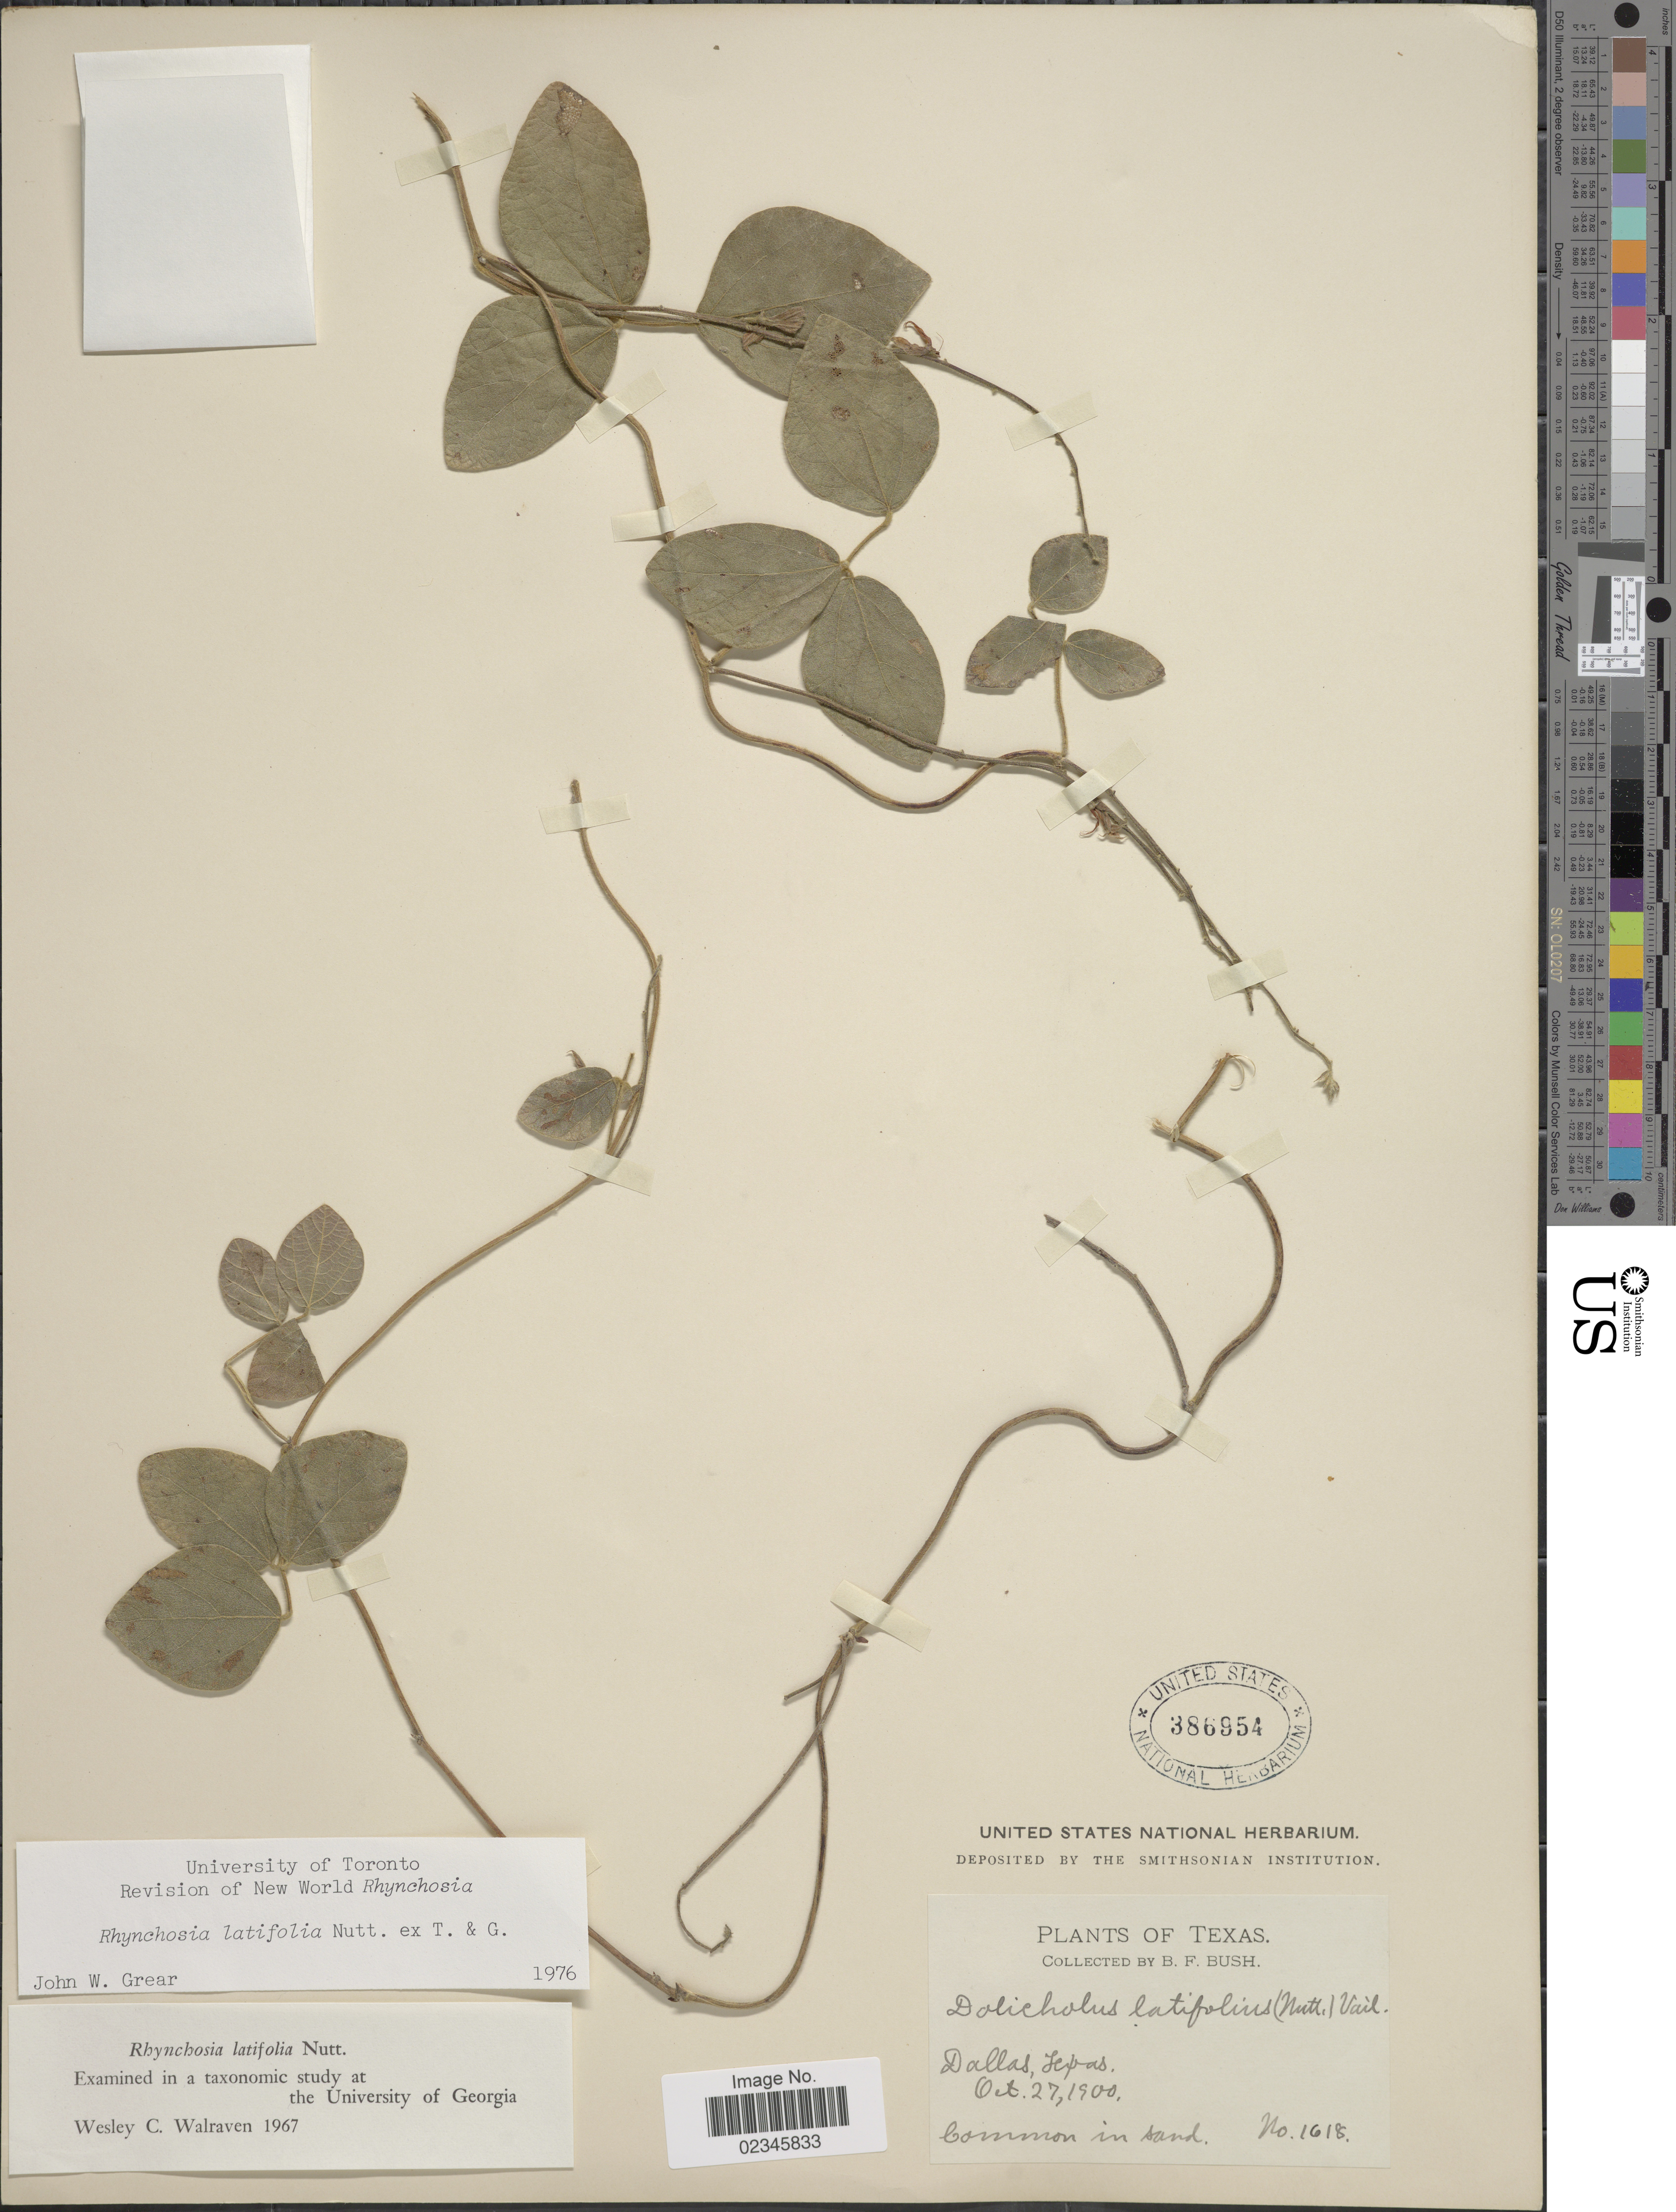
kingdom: Plantae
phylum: Tracheophyta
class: Magnoliopsida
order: Fabales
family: Fabaceae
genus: Rhynchosia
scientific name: Rhynchosia latifolia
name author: Nutt. ex Torr. & A. Gray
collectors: B. F. Bush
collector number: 1618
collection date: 1900-10-27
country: United States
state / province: Texas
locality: Dallas, common in sand.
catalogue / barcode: US 386954